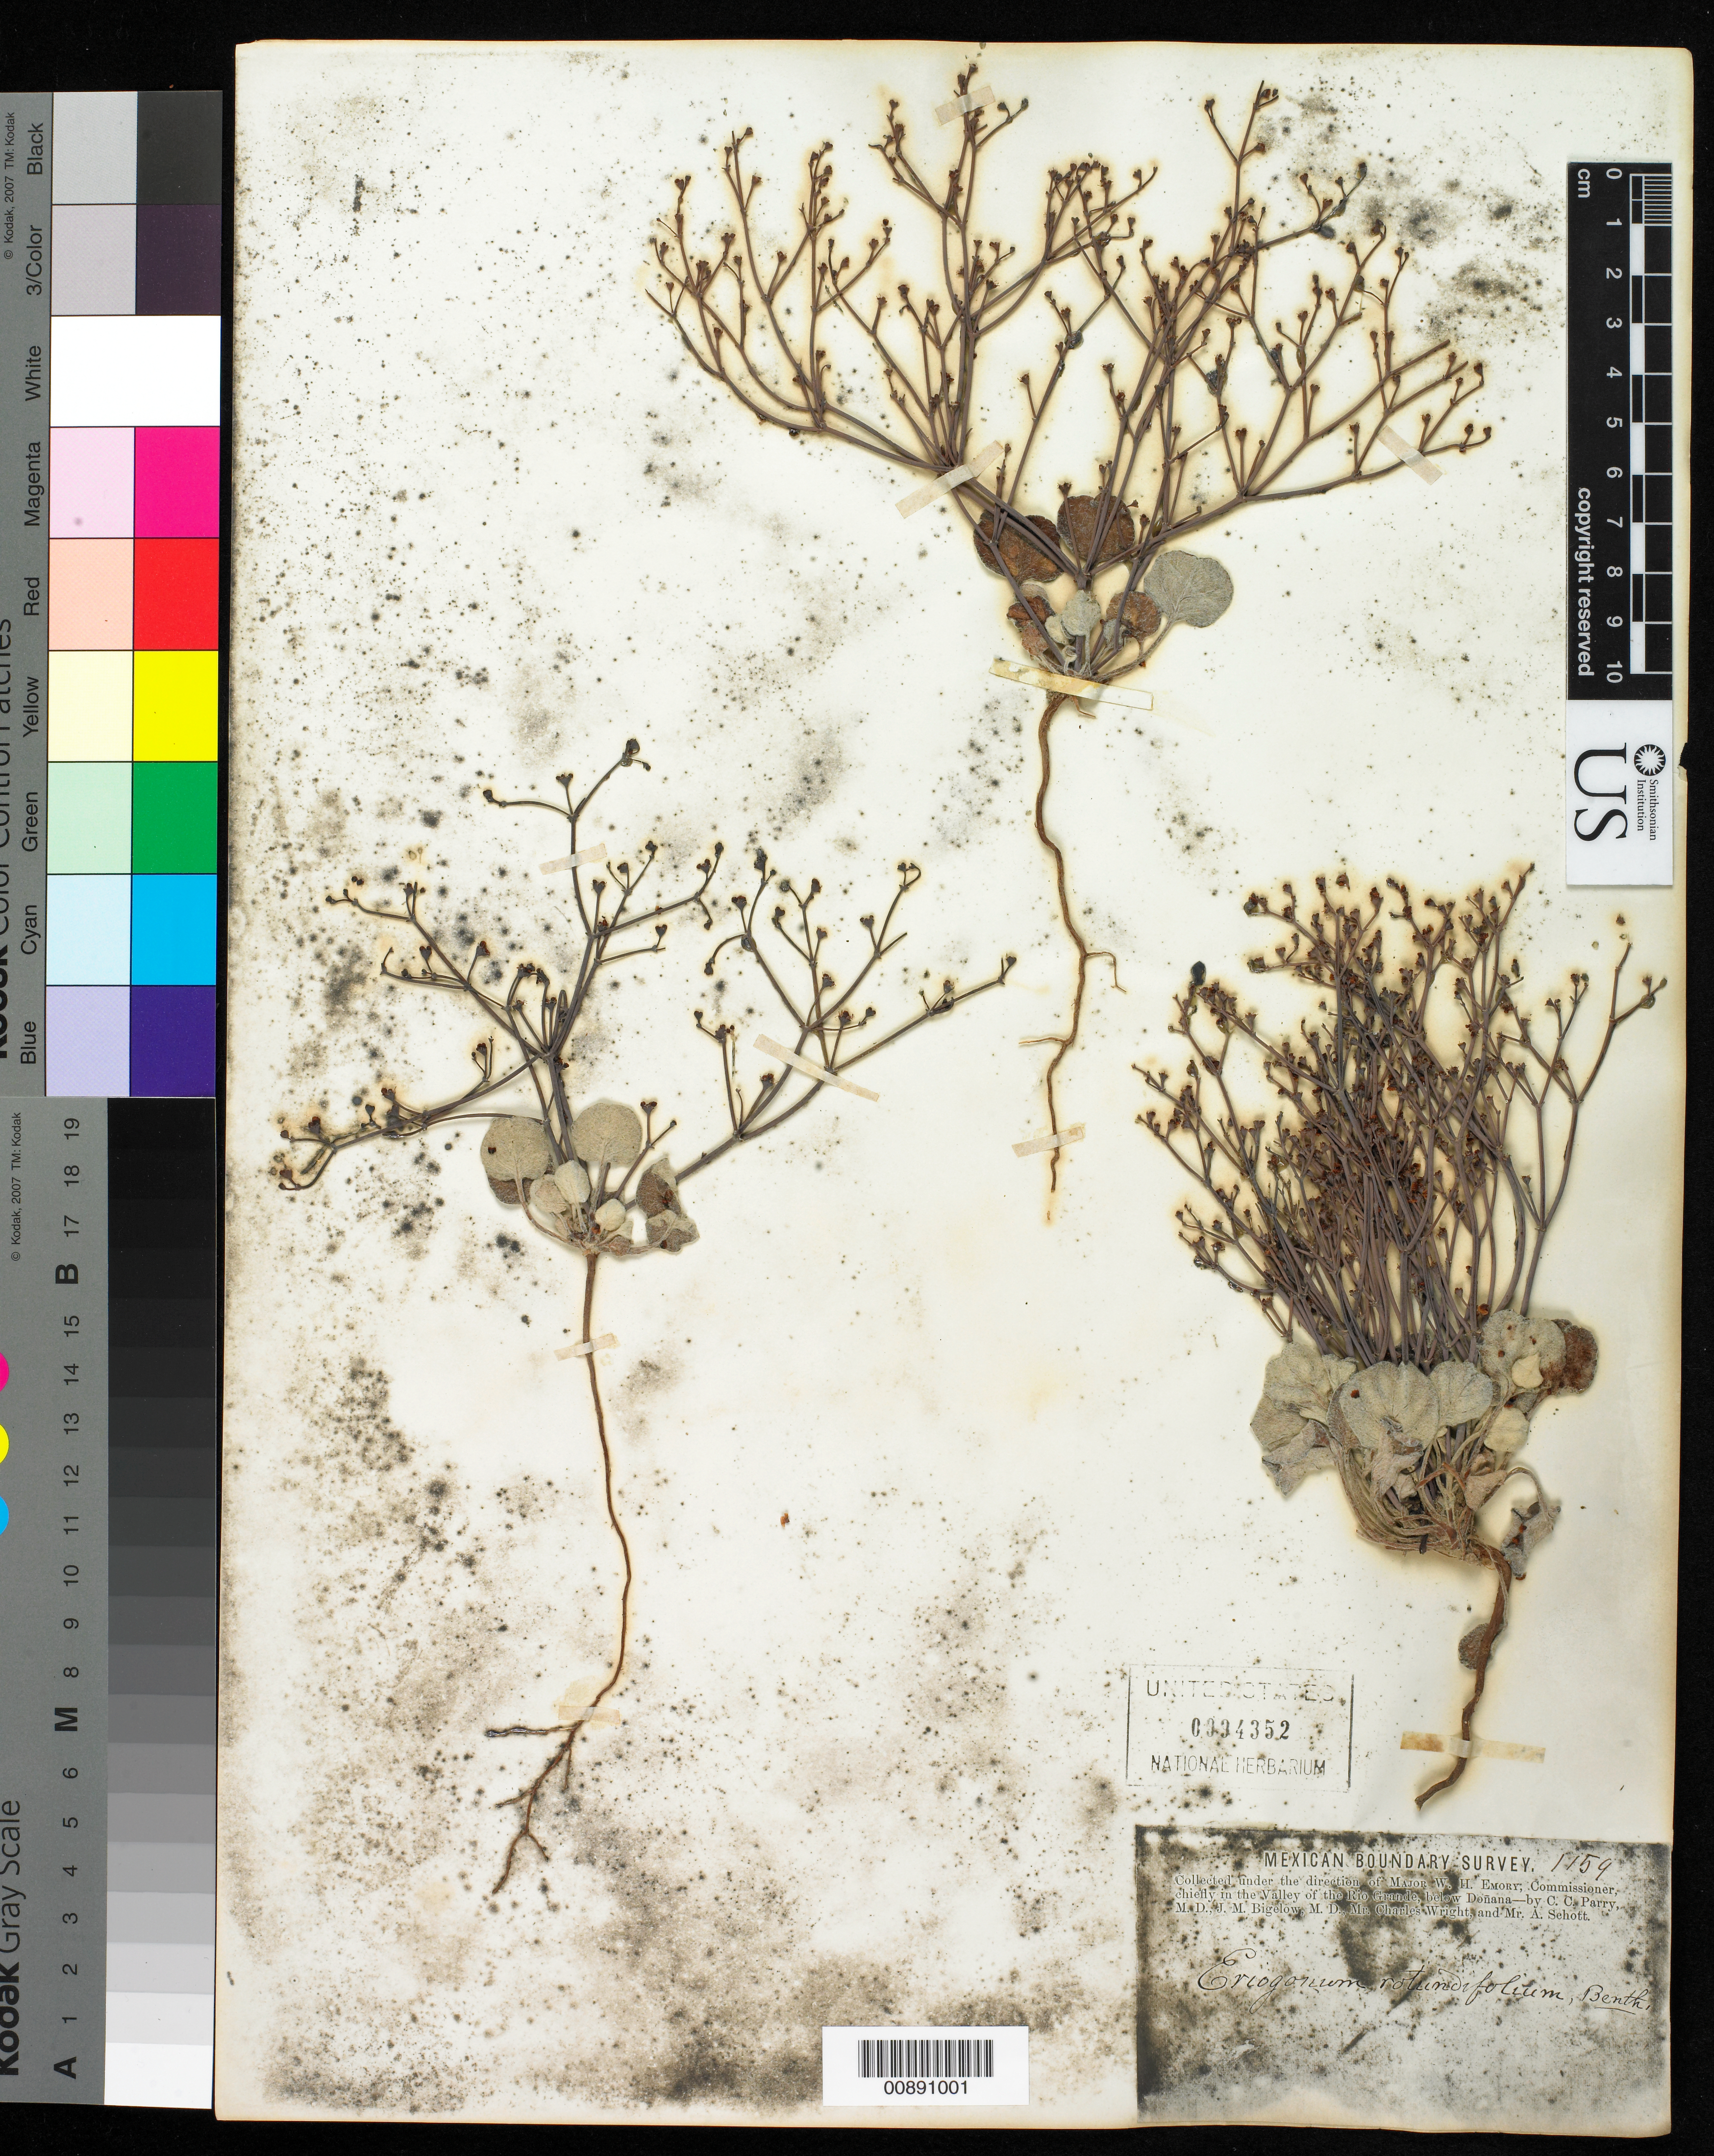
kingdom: Plantae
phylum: Tracheophyta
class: Magnoliopsida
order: Caryophyllales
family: Polygonaceae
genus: Eriogonum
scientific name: Eriogonum rotundifolium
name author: Benth.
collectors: C. C. Parry, J. M. Bigelow, C. Wright & A. C. V. Schott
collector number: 1159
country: United States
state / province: New Mexico / Texas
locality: Valley of the Rio Grande, below Doñana.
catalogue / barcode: US 94352